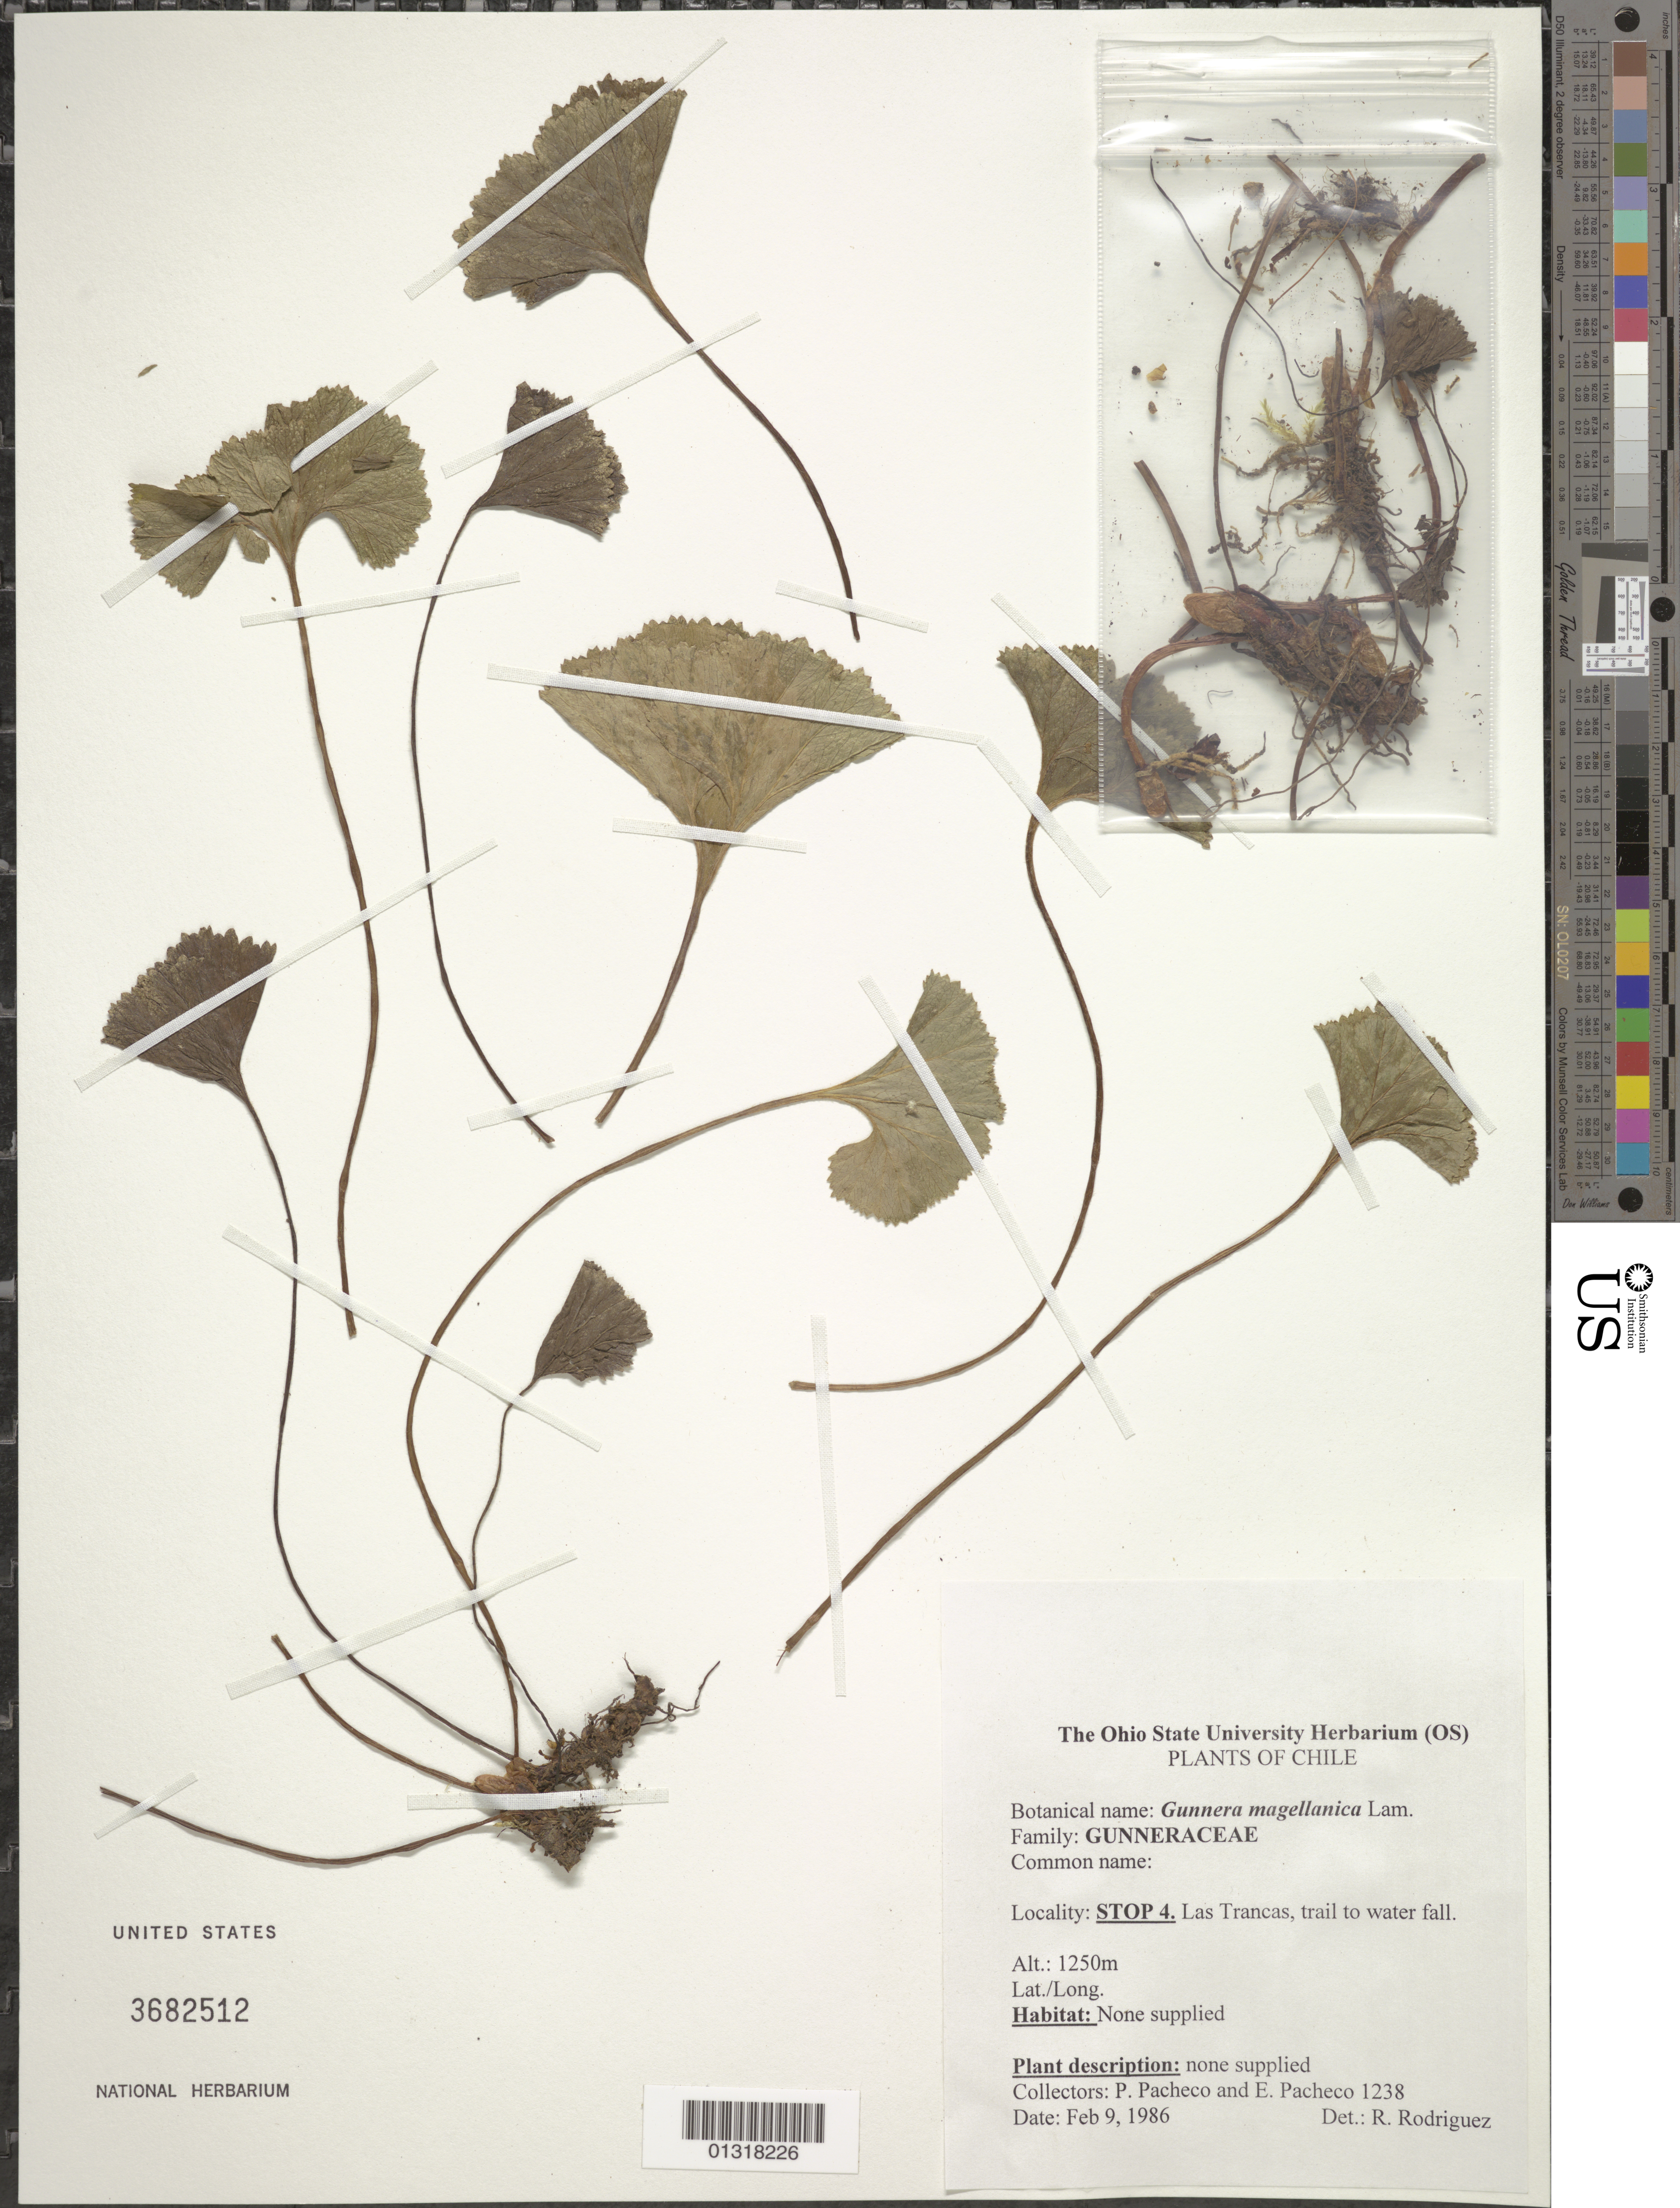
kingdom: Plantae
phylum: Tracheophyta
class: Magnoliopsida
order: Gunnerales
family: Gunneraceae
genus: Gunnera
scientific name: Gunnera magellanica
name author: Lam.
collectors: P. Pacheco & E. Pacheco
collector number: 1238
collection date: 1986-02-09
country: Chile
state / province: O'Higgins (VI) / Valparaíso (V)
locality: Las Trancas, trail to water fall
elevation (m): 1250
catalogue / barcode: US 3682512